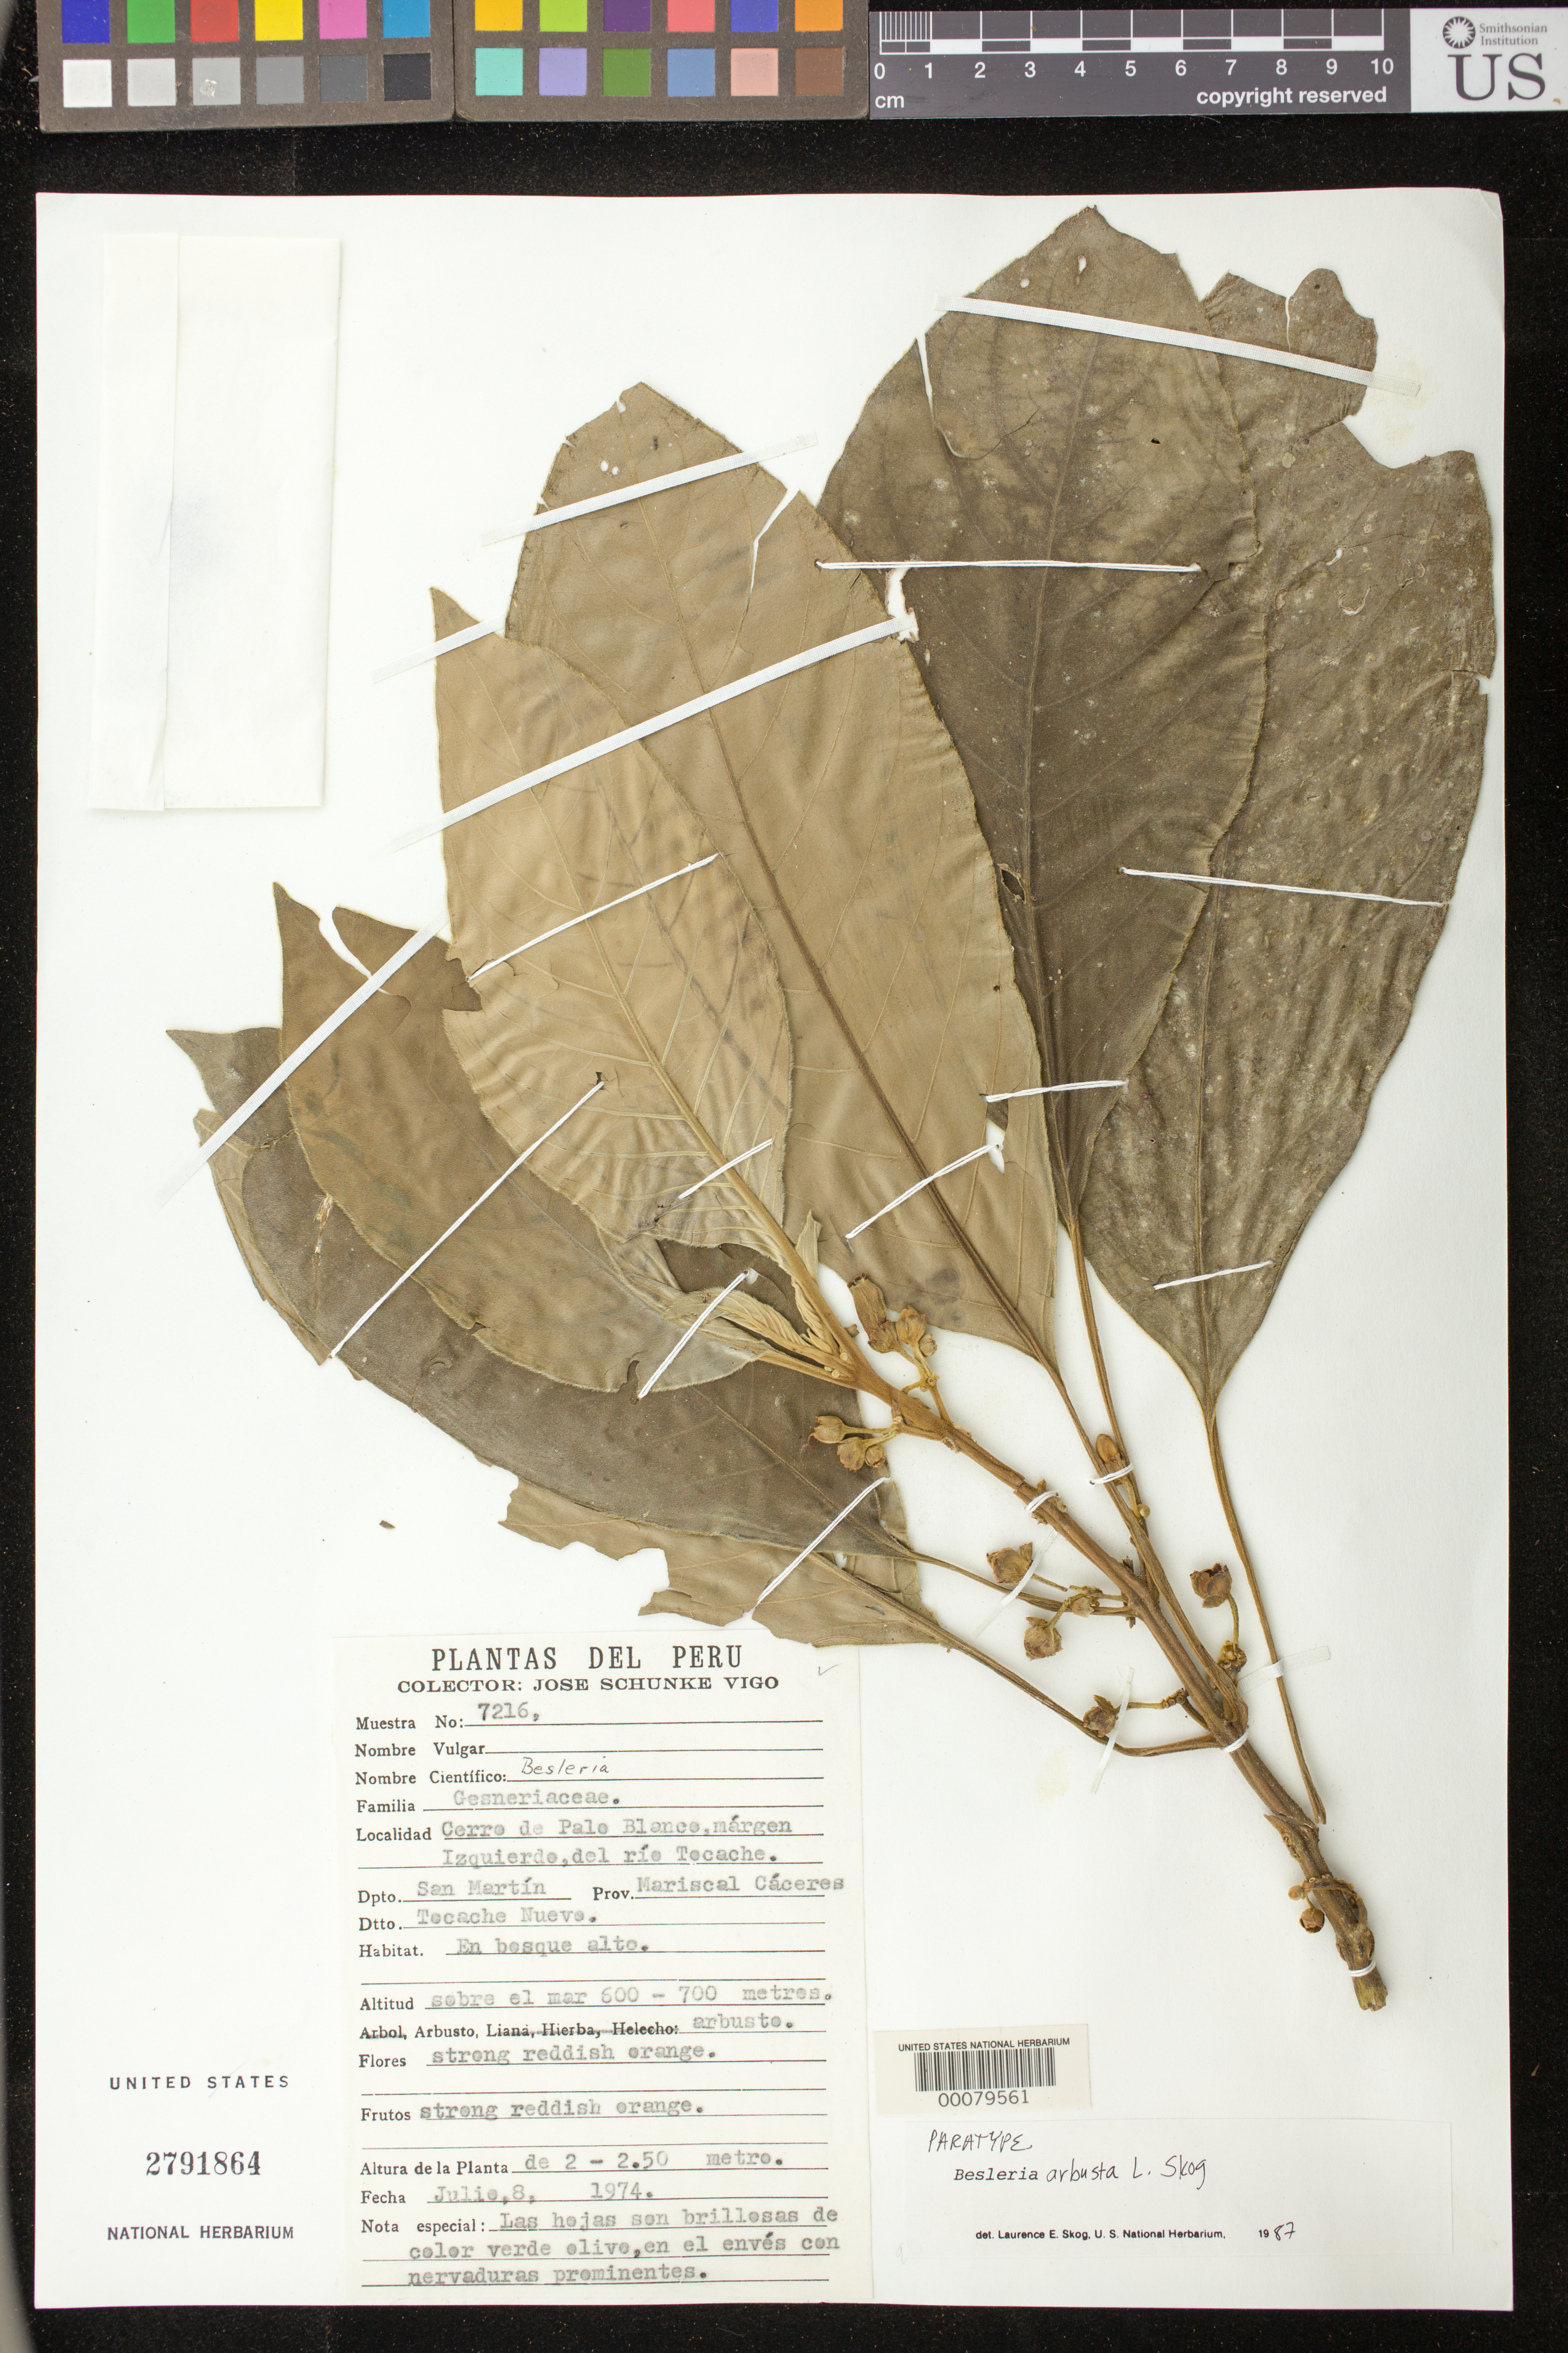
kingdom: Plantae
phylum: Tracheophyta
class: Magnoliopsida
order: Lamiales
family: Gesneriaceae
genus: Besleria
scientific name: Besleria arbusta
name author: L.E. Skog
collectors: J. Schunke Vigo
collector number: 7216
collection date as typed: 08 Jun 1974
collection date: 1974-06-08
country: Peru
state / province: San Martín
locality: Prov. Mariscal Cáceres, Dtto Tocache Nuevo, Cerro de Palo Blanco, izquierdo bank of Rio Tocache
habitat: In tall forest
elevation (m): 600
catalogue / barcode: US 2791864